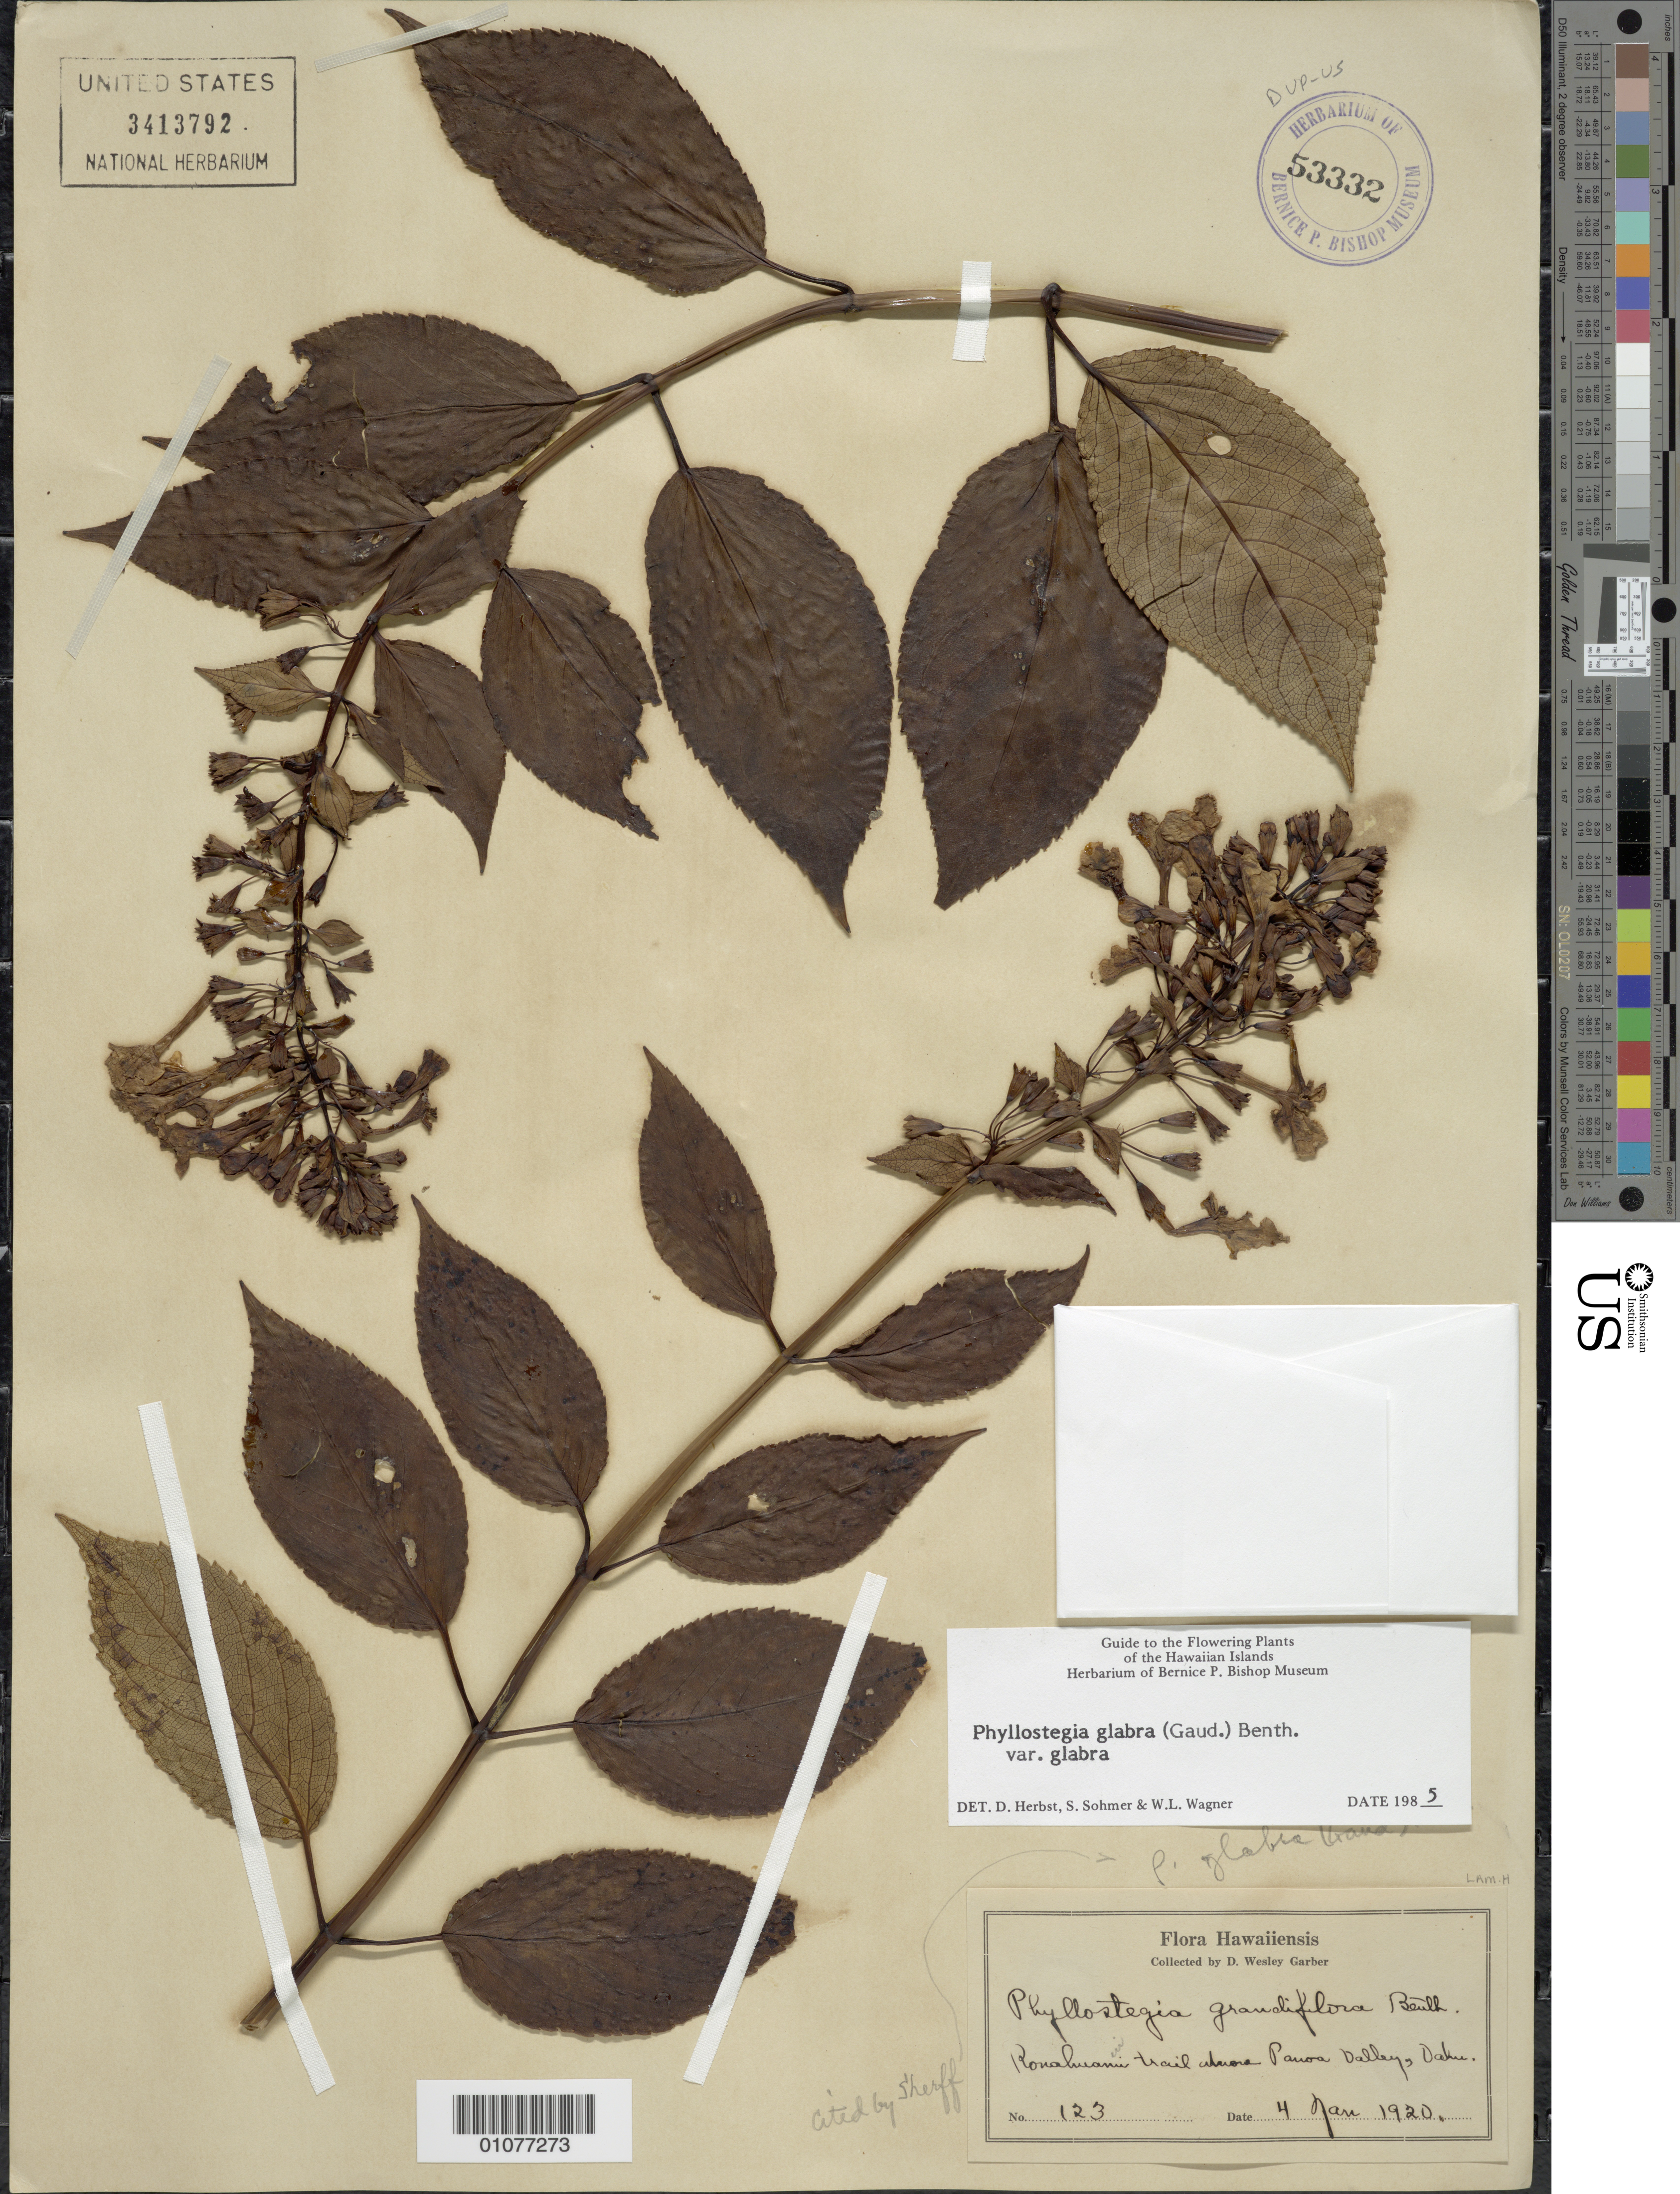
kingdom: Plantae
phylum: Tracheophyta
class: Magnoliopsida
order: Lamiales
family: Lamiaceae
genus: Phyllostegia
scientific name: Phyllostegia glabra var. glabra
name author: (Gaudich.) Benth.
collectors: D. W. Garber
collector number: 123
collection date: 1920-01-04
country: United States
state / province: Hawaii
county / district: Honolulu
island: Oahu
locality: Ronahuanu trail above Pauoa Valley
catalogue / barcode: US 3413792